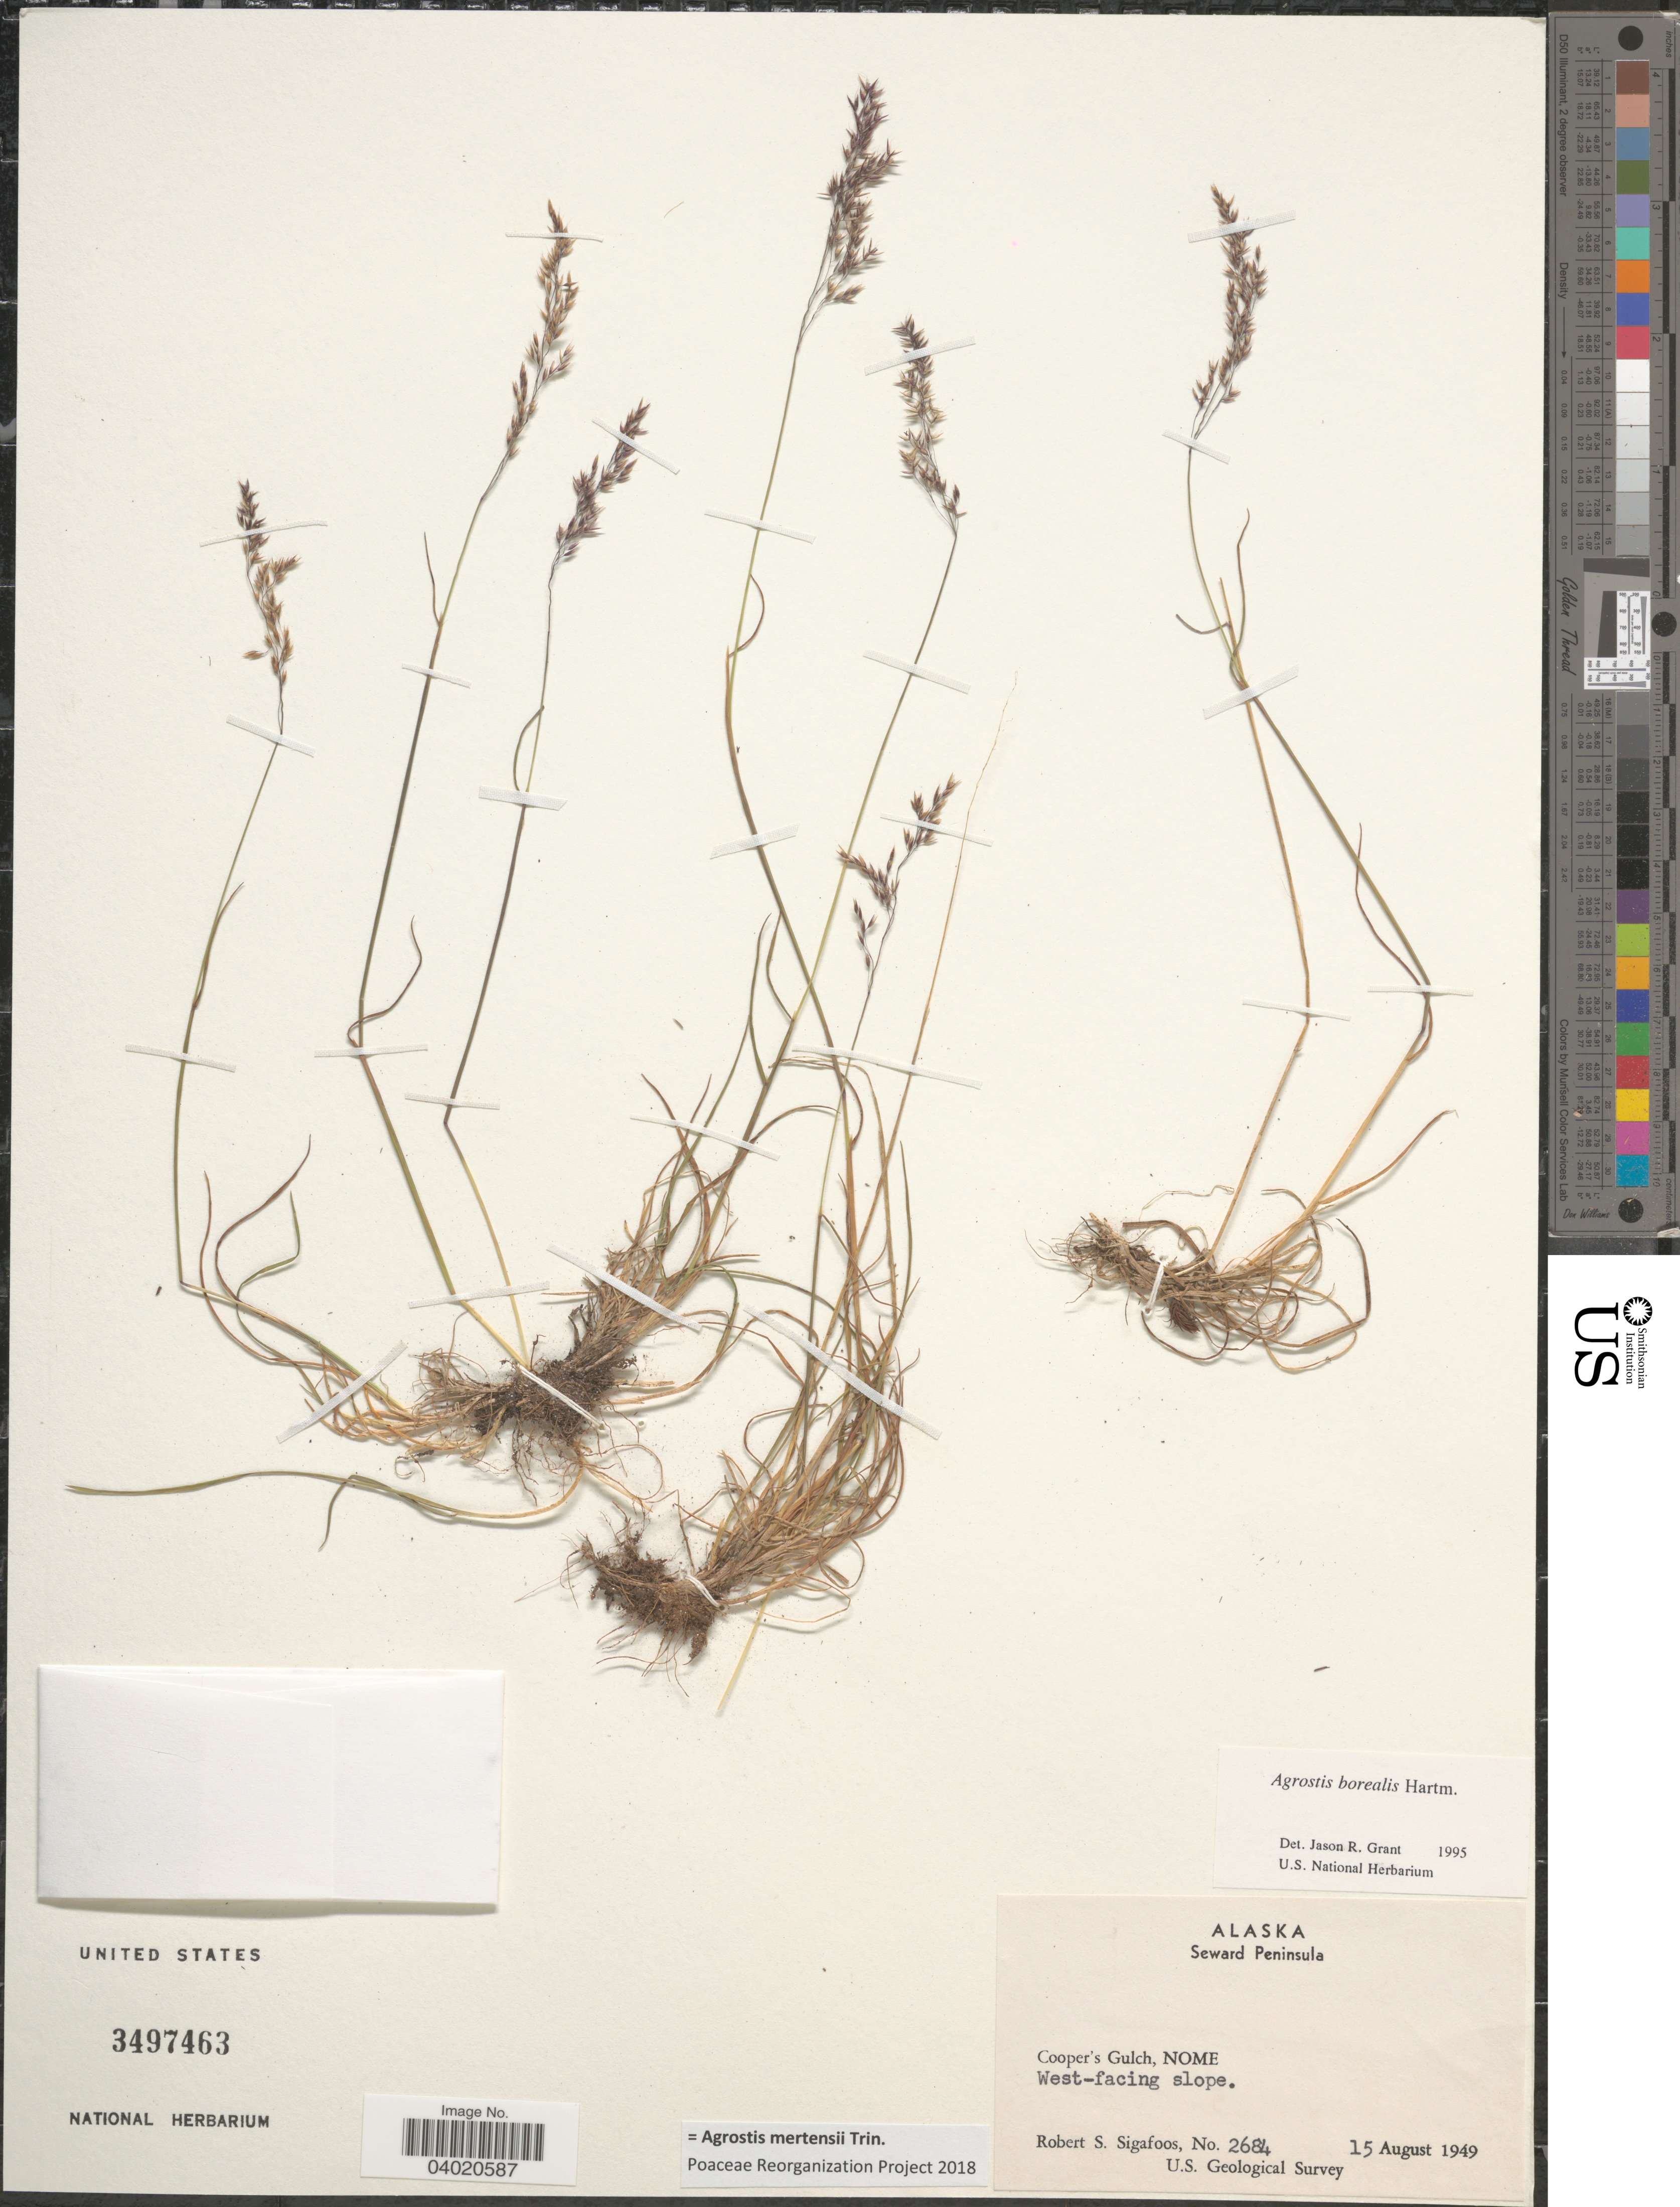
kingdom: Plantae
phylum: Tracheophyta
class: Liliopsida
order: Poales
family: Poaceae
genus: Agrostis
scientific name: Agrostis mertensii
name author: Trin.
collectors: R. Sigafoos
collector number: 2684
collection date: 1949-08-15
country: United States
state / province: Alaska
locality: Seward Peninsula. Cooper's Gulch, Nome. West-facing slope.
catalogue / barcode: US 3497463